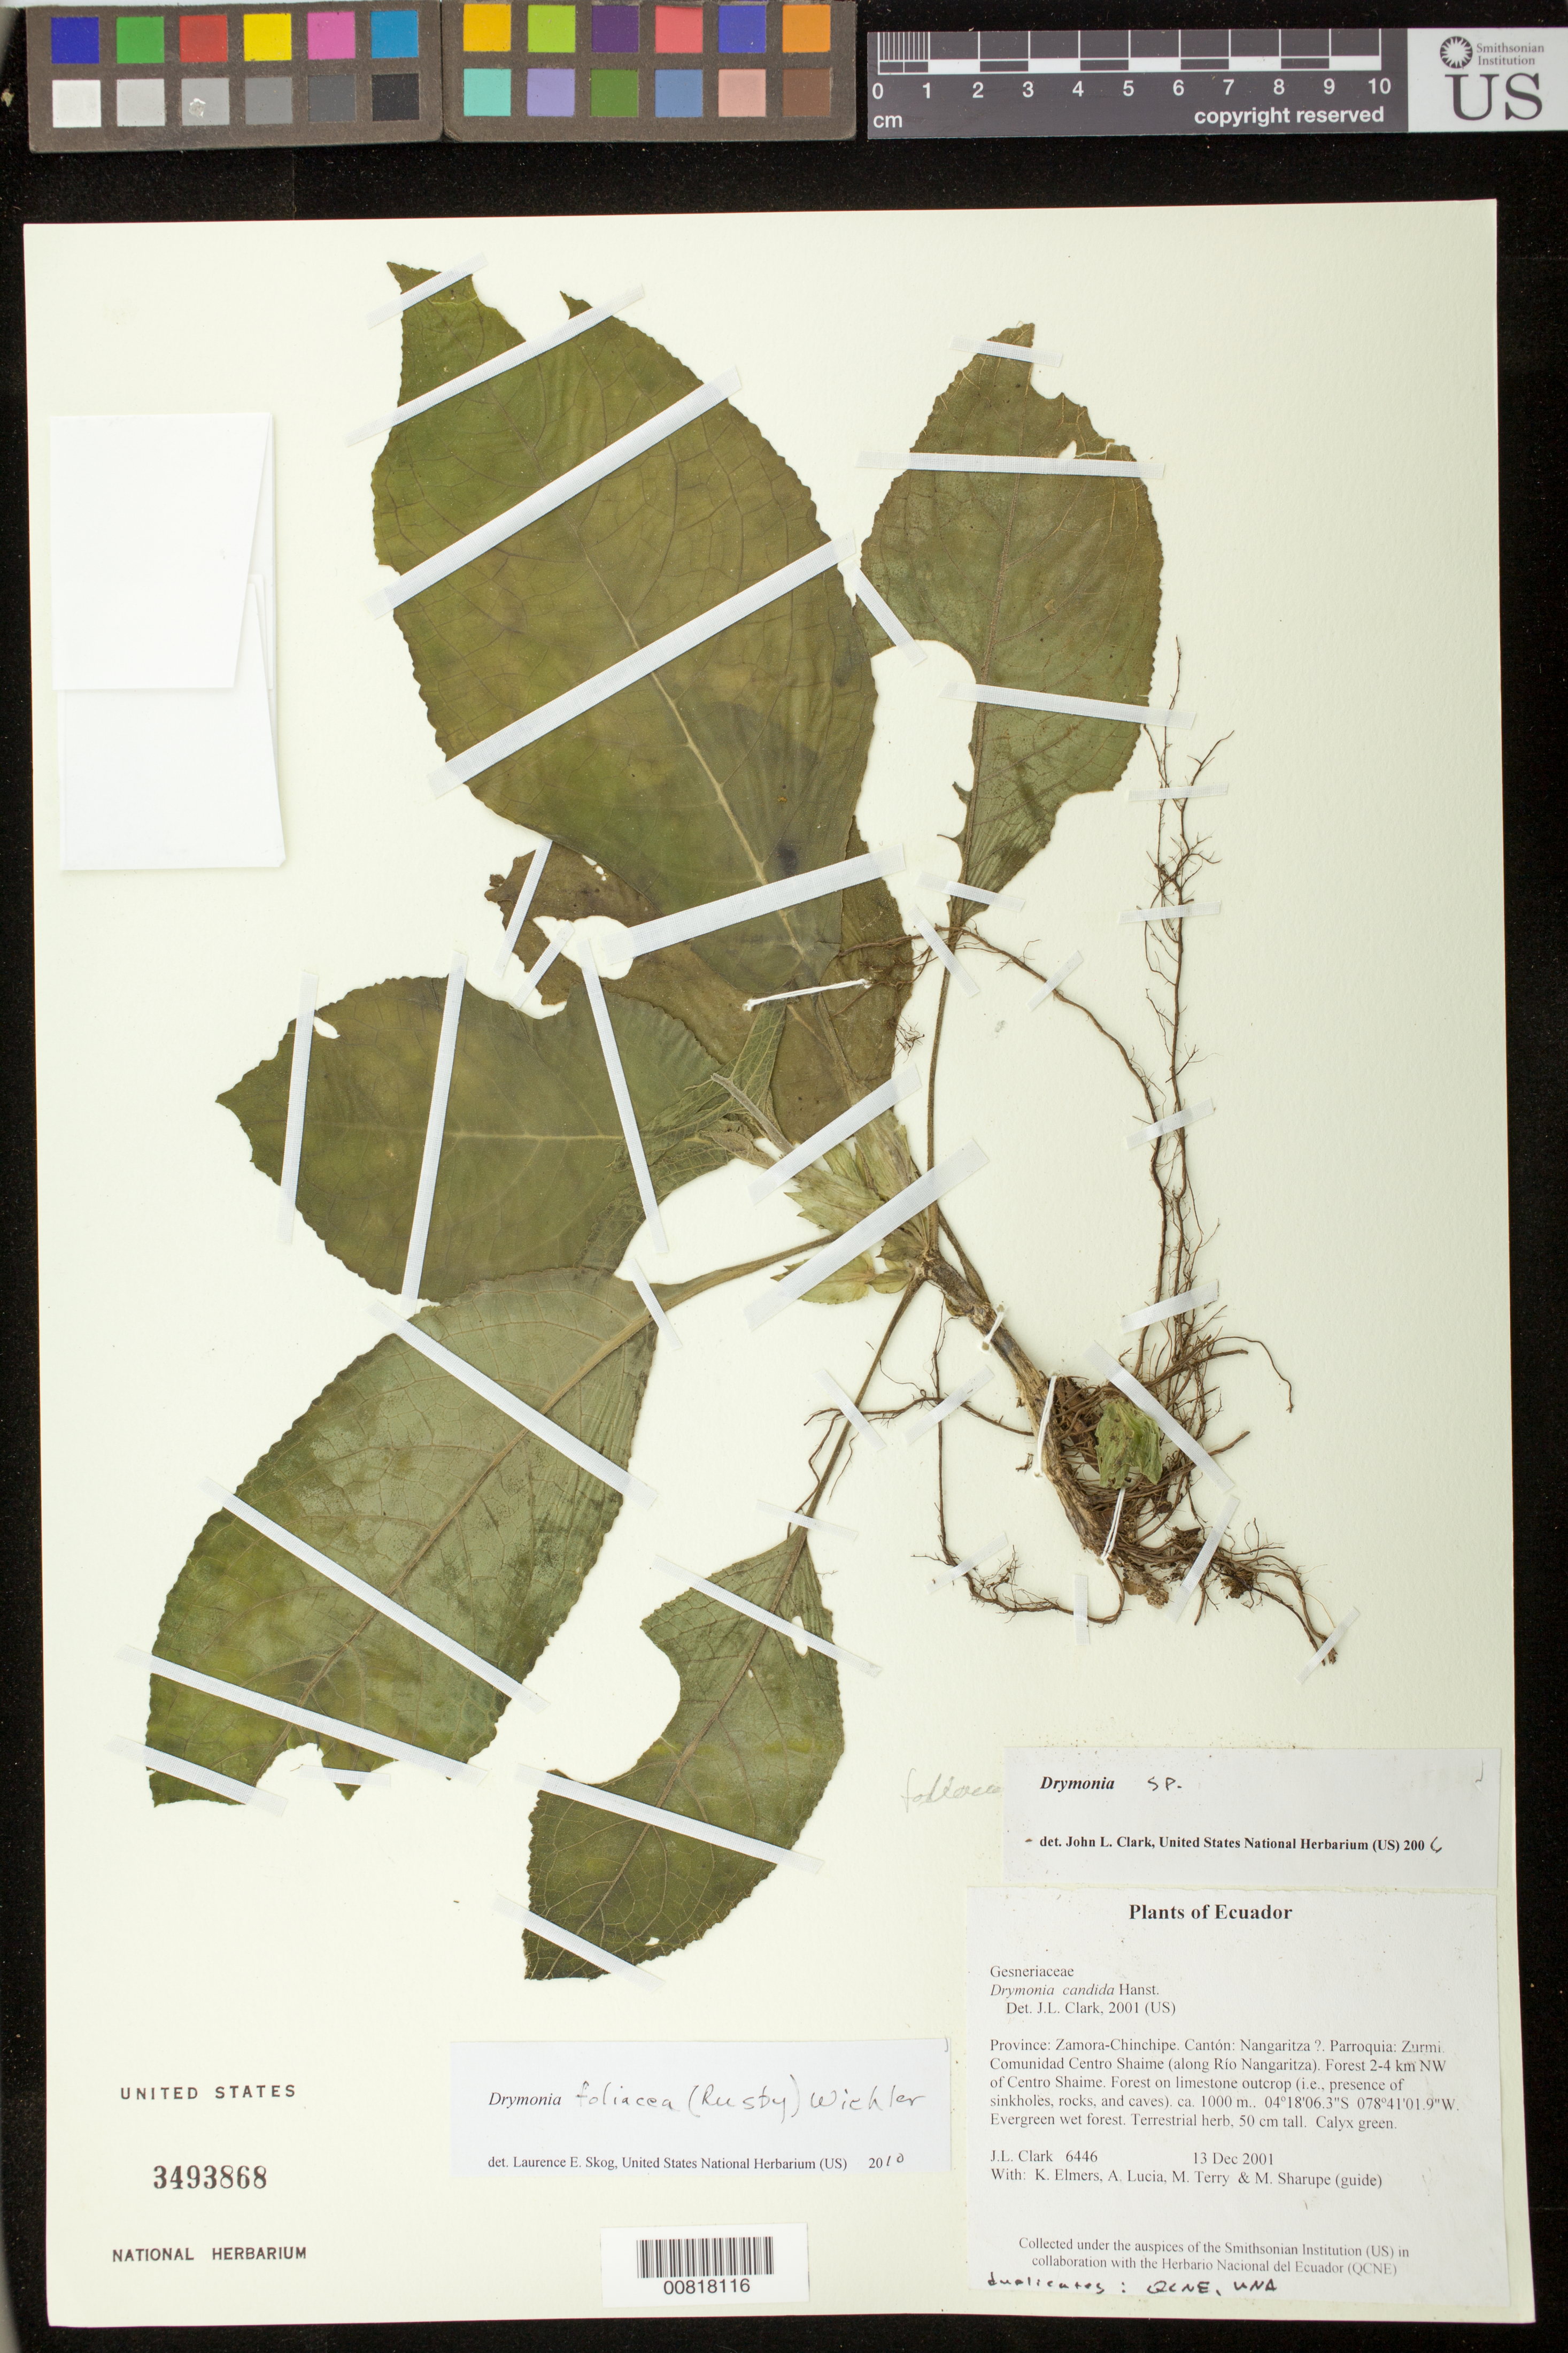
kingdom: Plantae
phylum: Tracheophyta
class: Magnoliopsida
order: Lamiales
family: Gesneriaceae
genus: Drymonia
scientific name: Drymonia foliacea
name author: (Rusby) Wiehler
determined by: Skog, Laurence E.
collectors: J. L. Clark, K. Elmers, A. Lucia, M. Terry & M. Sharupe (guide)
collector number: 6446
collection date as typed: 13 Dec 2001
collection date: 2001-12-13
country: Ecuador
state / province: Zamora-Chinchipe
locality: Nangaritza. Parroquia: Zurmi. Comunidad Centro Shaime (along Río Nangaritza). Forest 2-4 km NW of Centro Shaime. Forest on limestone outcrop (i.e., presence of sinkholes, rocks, and caves).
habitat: Evergreen wet forest.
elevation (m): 1000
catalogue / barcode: US 3493868